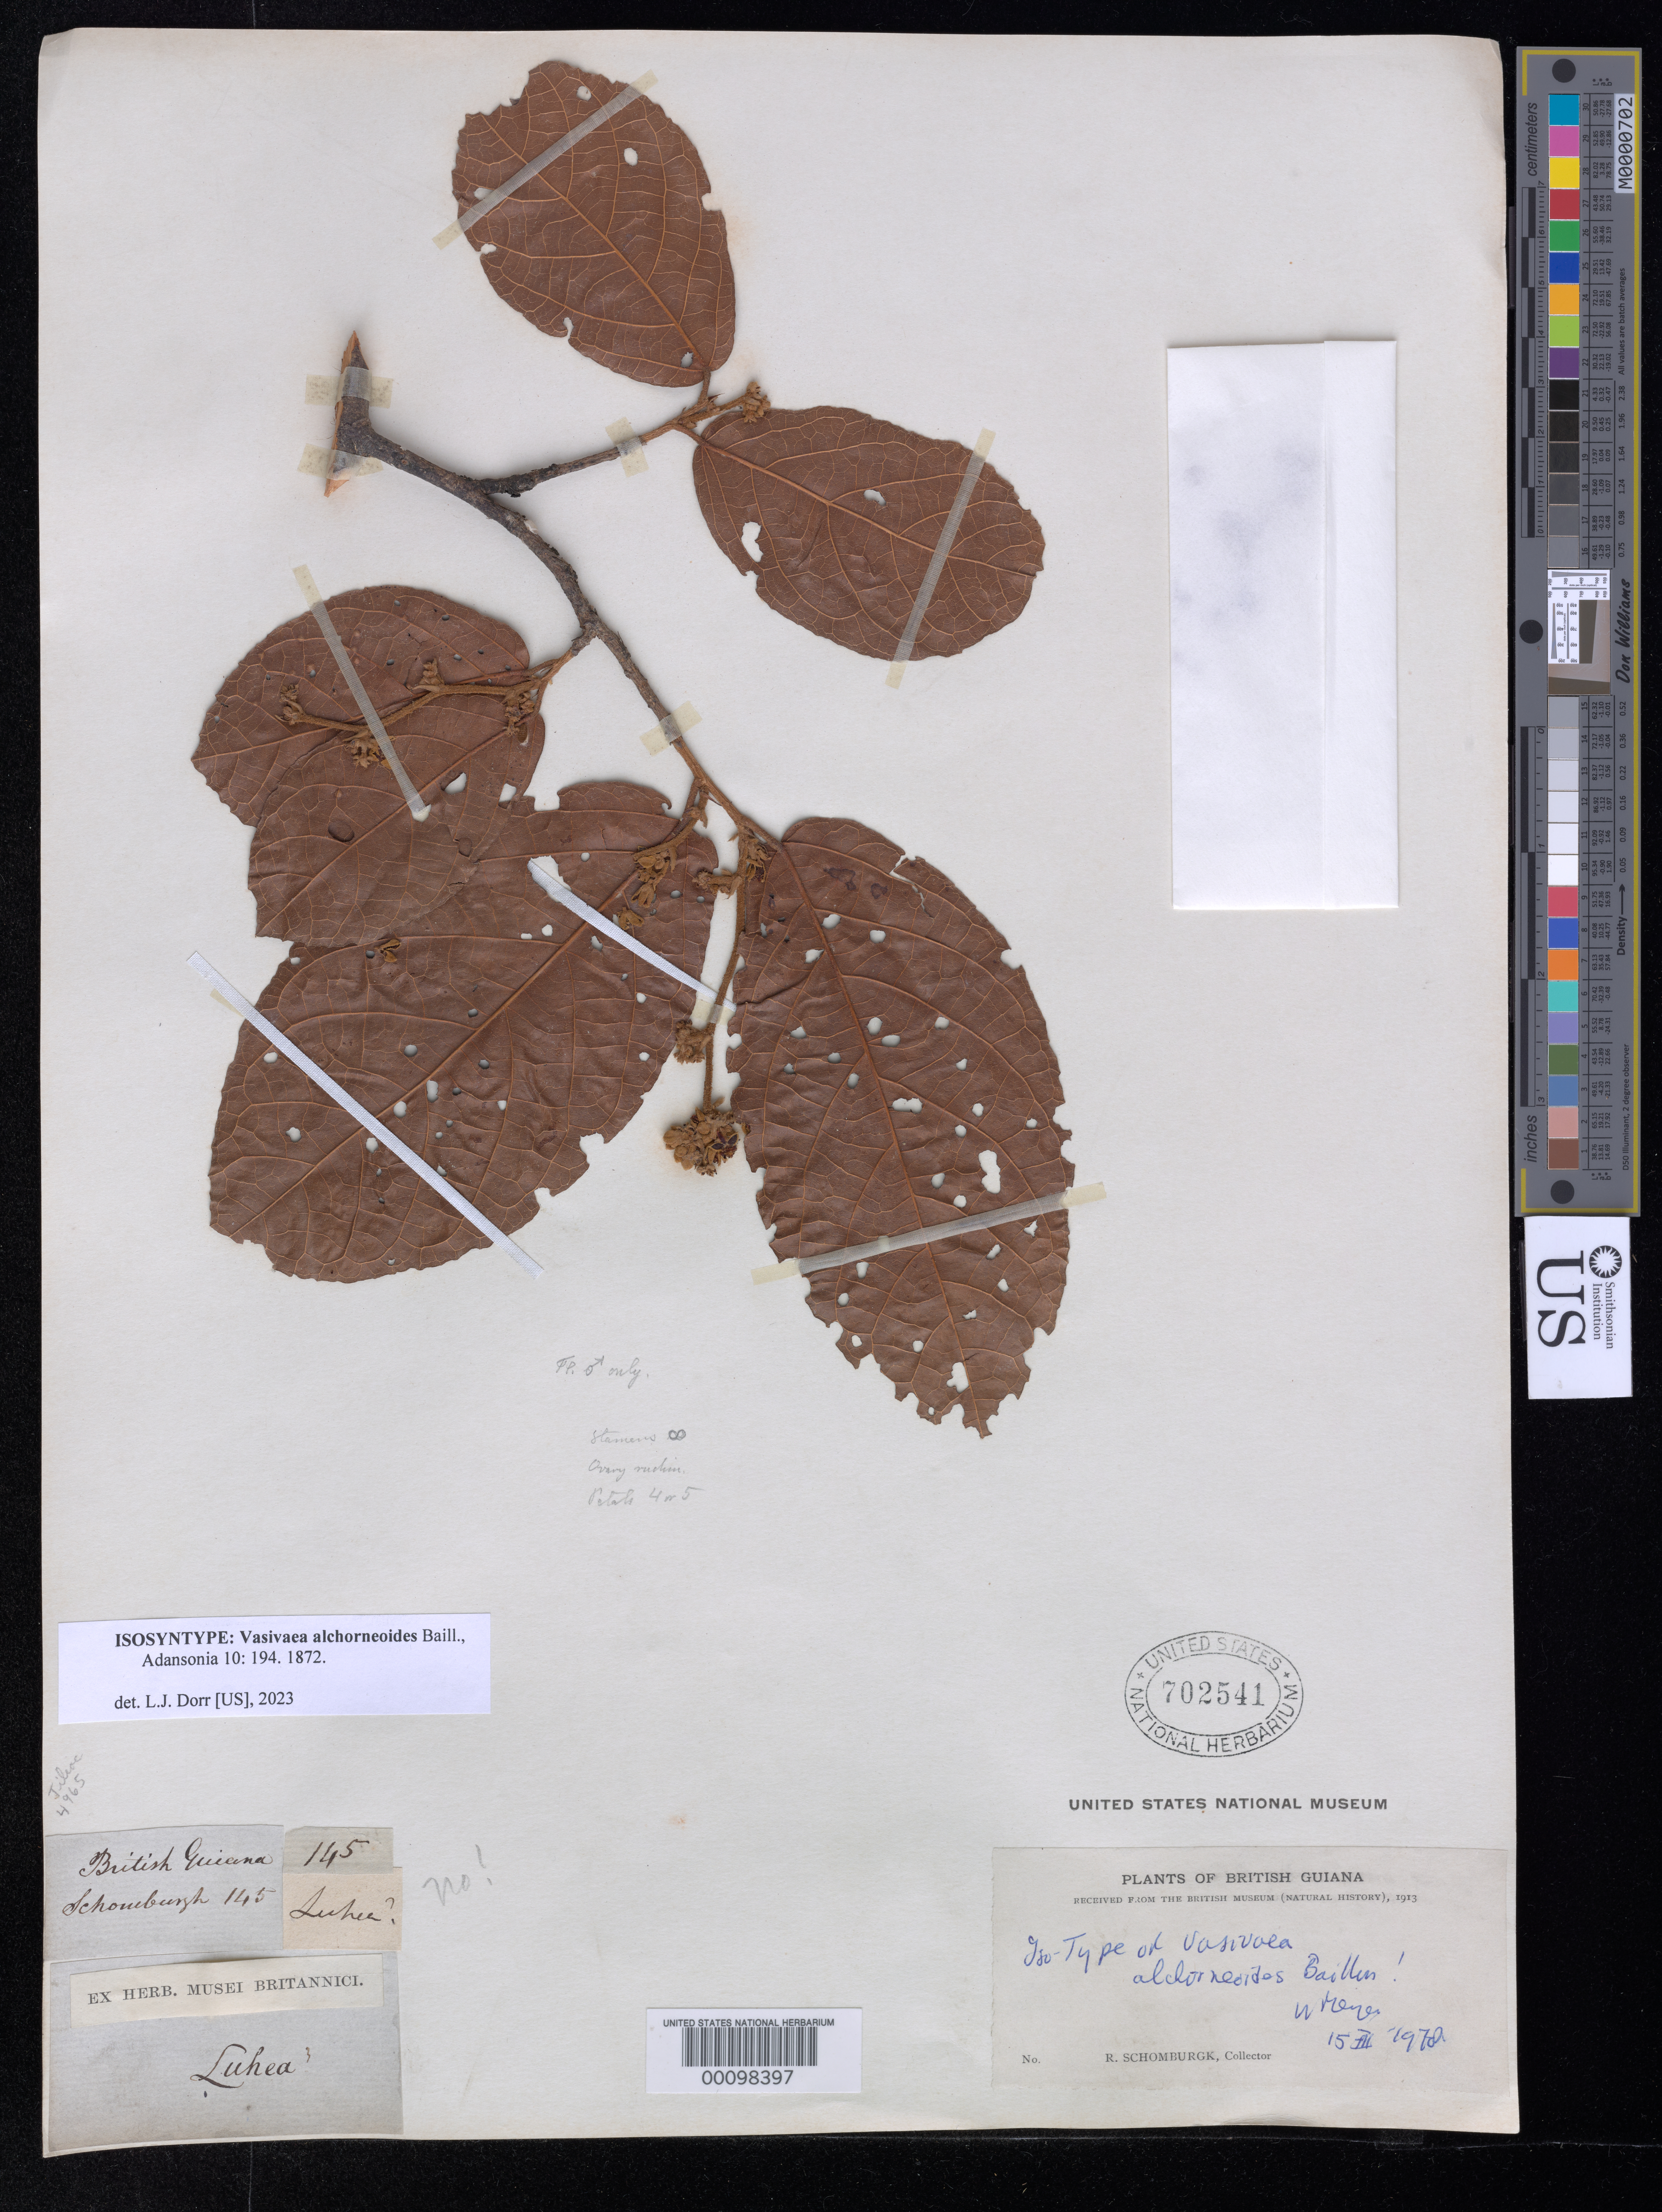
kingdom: Plantae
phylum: Tracheophyta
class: Magnoliopsida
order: Malvales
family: Malvaceae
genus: Vasivaea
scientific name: Vasivaea alchorneoides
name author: Baill.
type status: Isosyntype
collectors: R. H. Schomburgk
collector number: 145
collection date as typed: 1841 to -- --- 1842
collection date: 1841/1842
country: Guyana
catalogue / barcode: US 702541